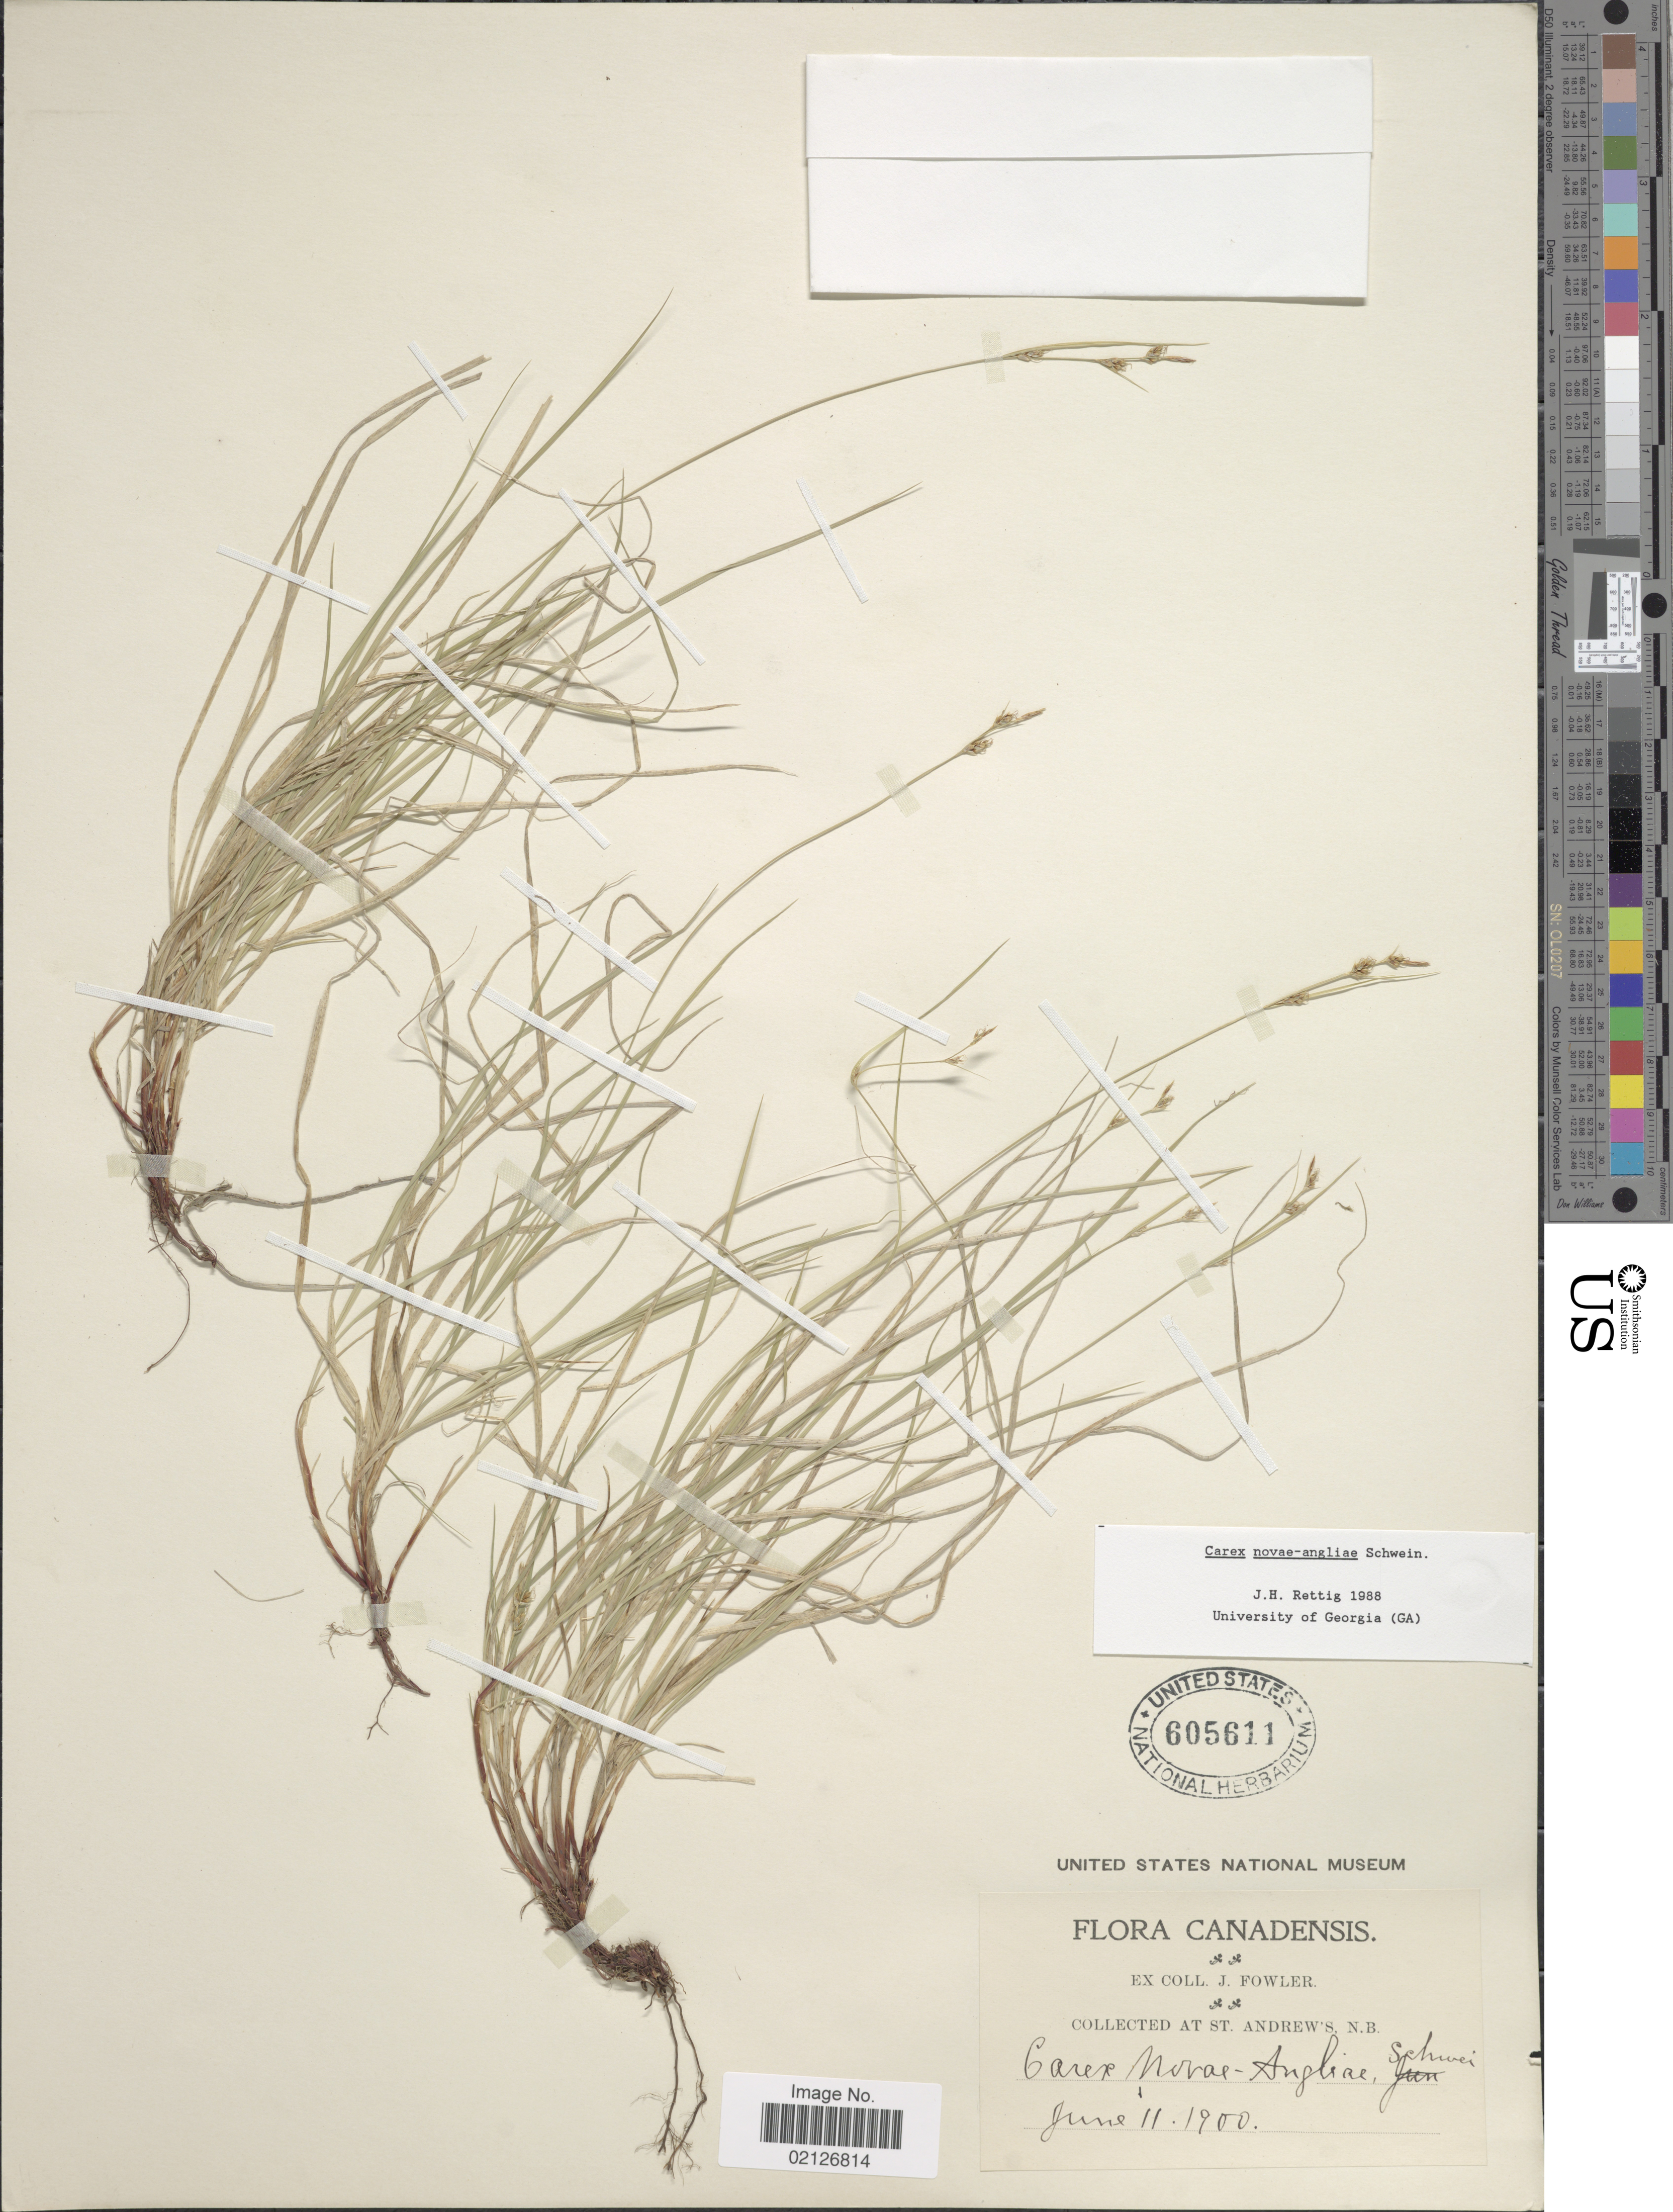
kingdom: Plantae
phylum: Tracheophyta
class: Liliopsida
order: Poales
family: Cyperaceae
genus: Carex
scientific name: Carex novae-angliae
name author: Schwein.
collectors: J. P. Fowler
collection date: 1900-06-11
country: Canada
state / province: New Brunswick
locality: St. Andrew's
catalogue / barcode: US 605611